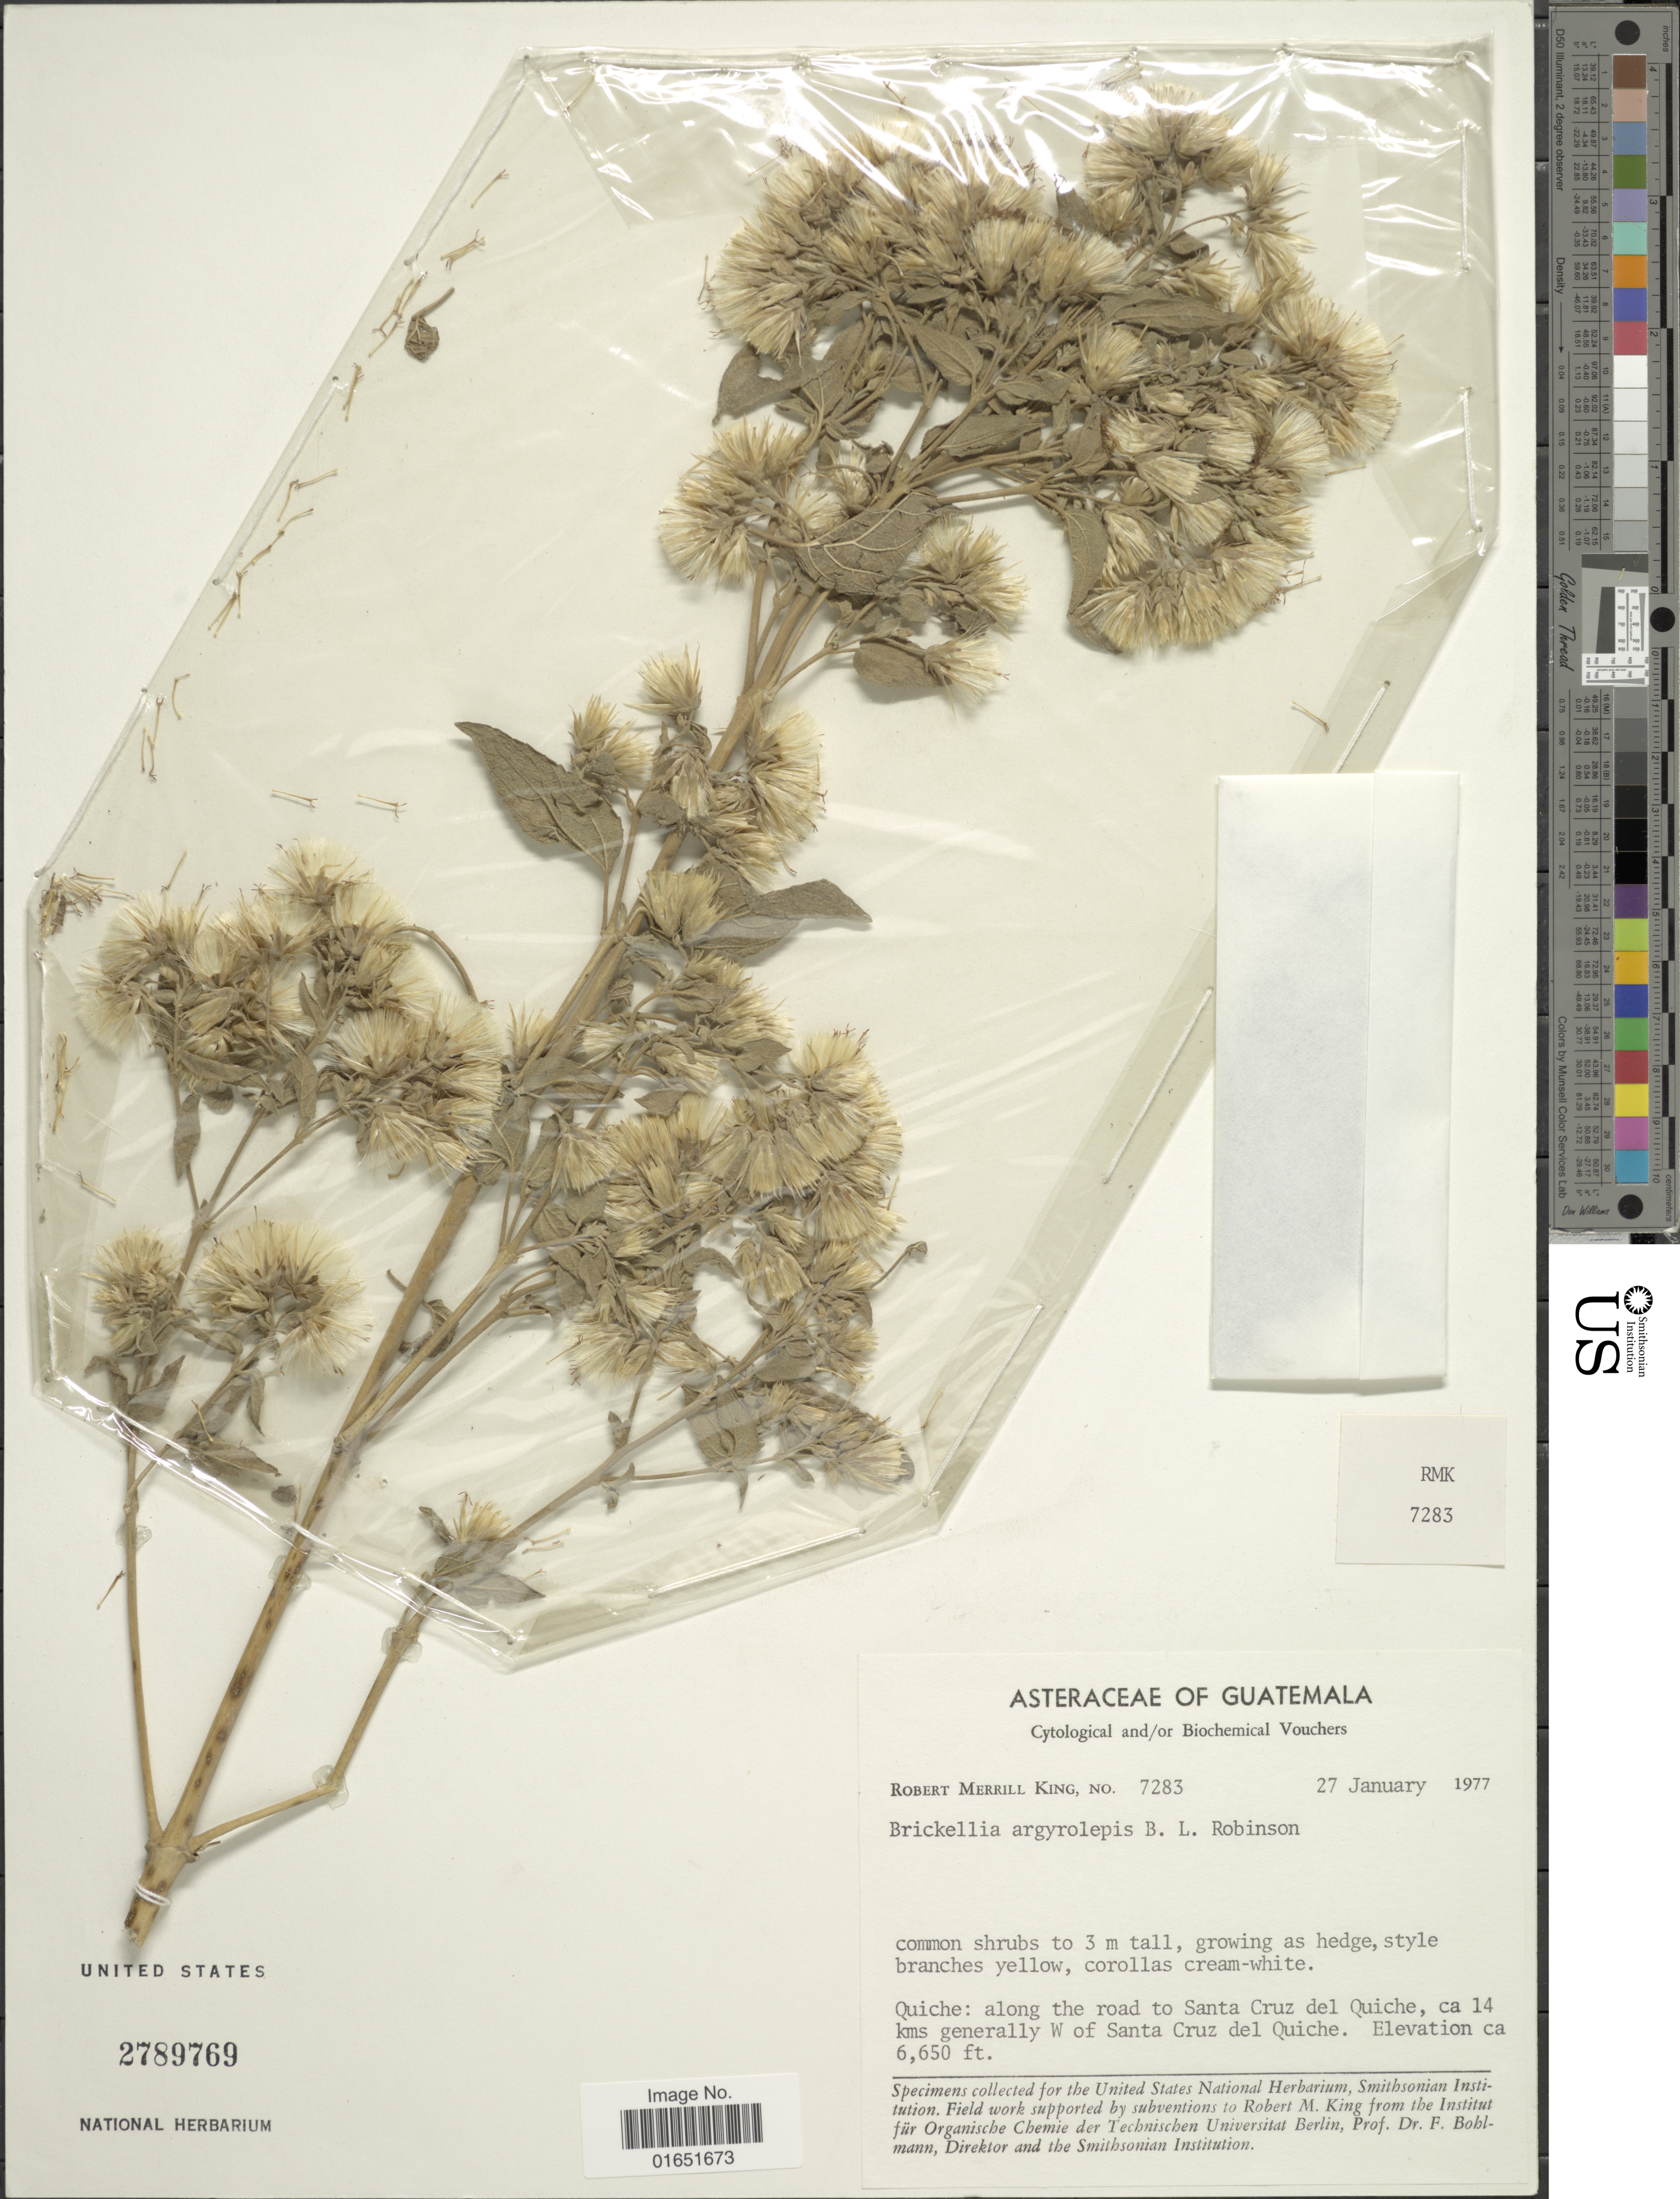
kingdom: Plantae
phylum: Tracheophyta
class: Magnoliopsida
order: Asterales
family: Asteraceae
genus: Brickellia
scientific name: Brickellia argyrolepis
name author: B.L. Rob.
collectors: R. M. King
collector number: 7283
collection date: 1977-01-27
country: Guatemala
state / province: El Quiché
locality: Along the road to Santa Cruz del Quiche, ca. 14 kms generally W of Santa Cruz del Quiche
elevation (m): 2027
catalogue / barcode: US 2789769